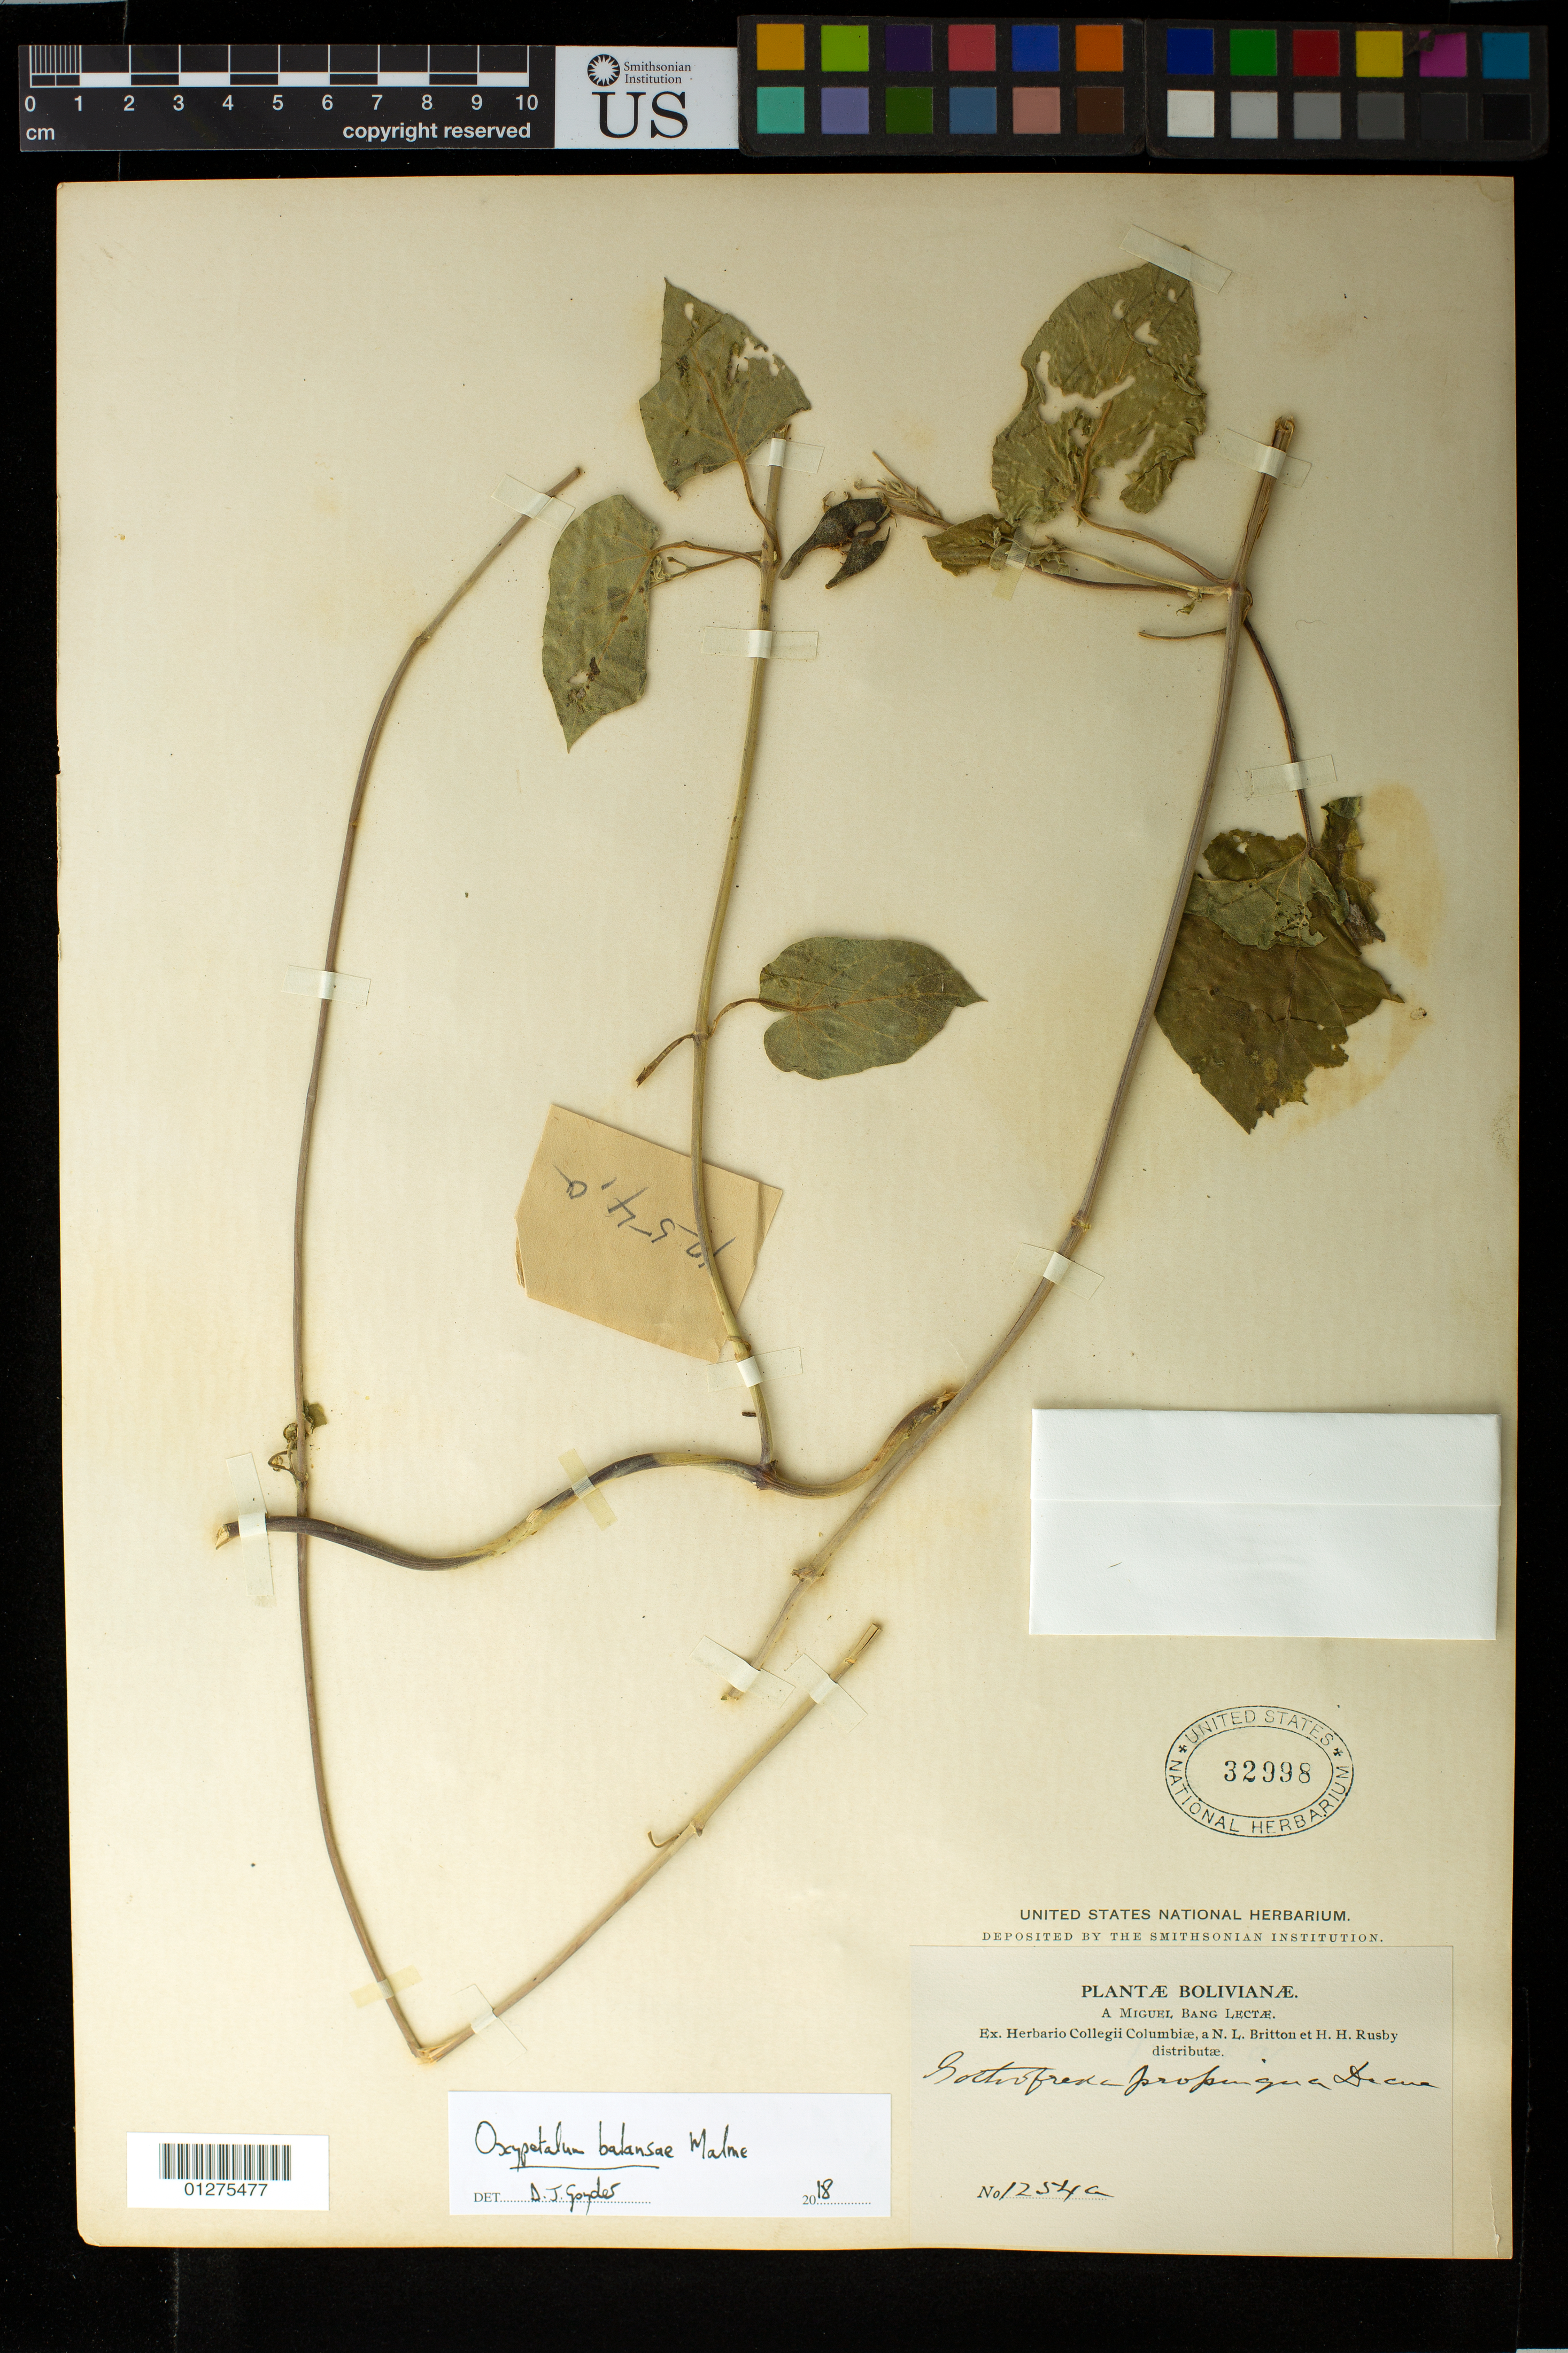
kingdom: Plantae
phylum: Tracheophyta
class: Magnoliopsida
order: Gentianales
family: Apocynaceae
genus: Oxypetalum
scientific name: Oxypetalum balansae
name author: Malme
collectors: N. Britton & H. H. Rusby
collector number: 1254a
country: Bolivia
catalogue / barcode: US 32998